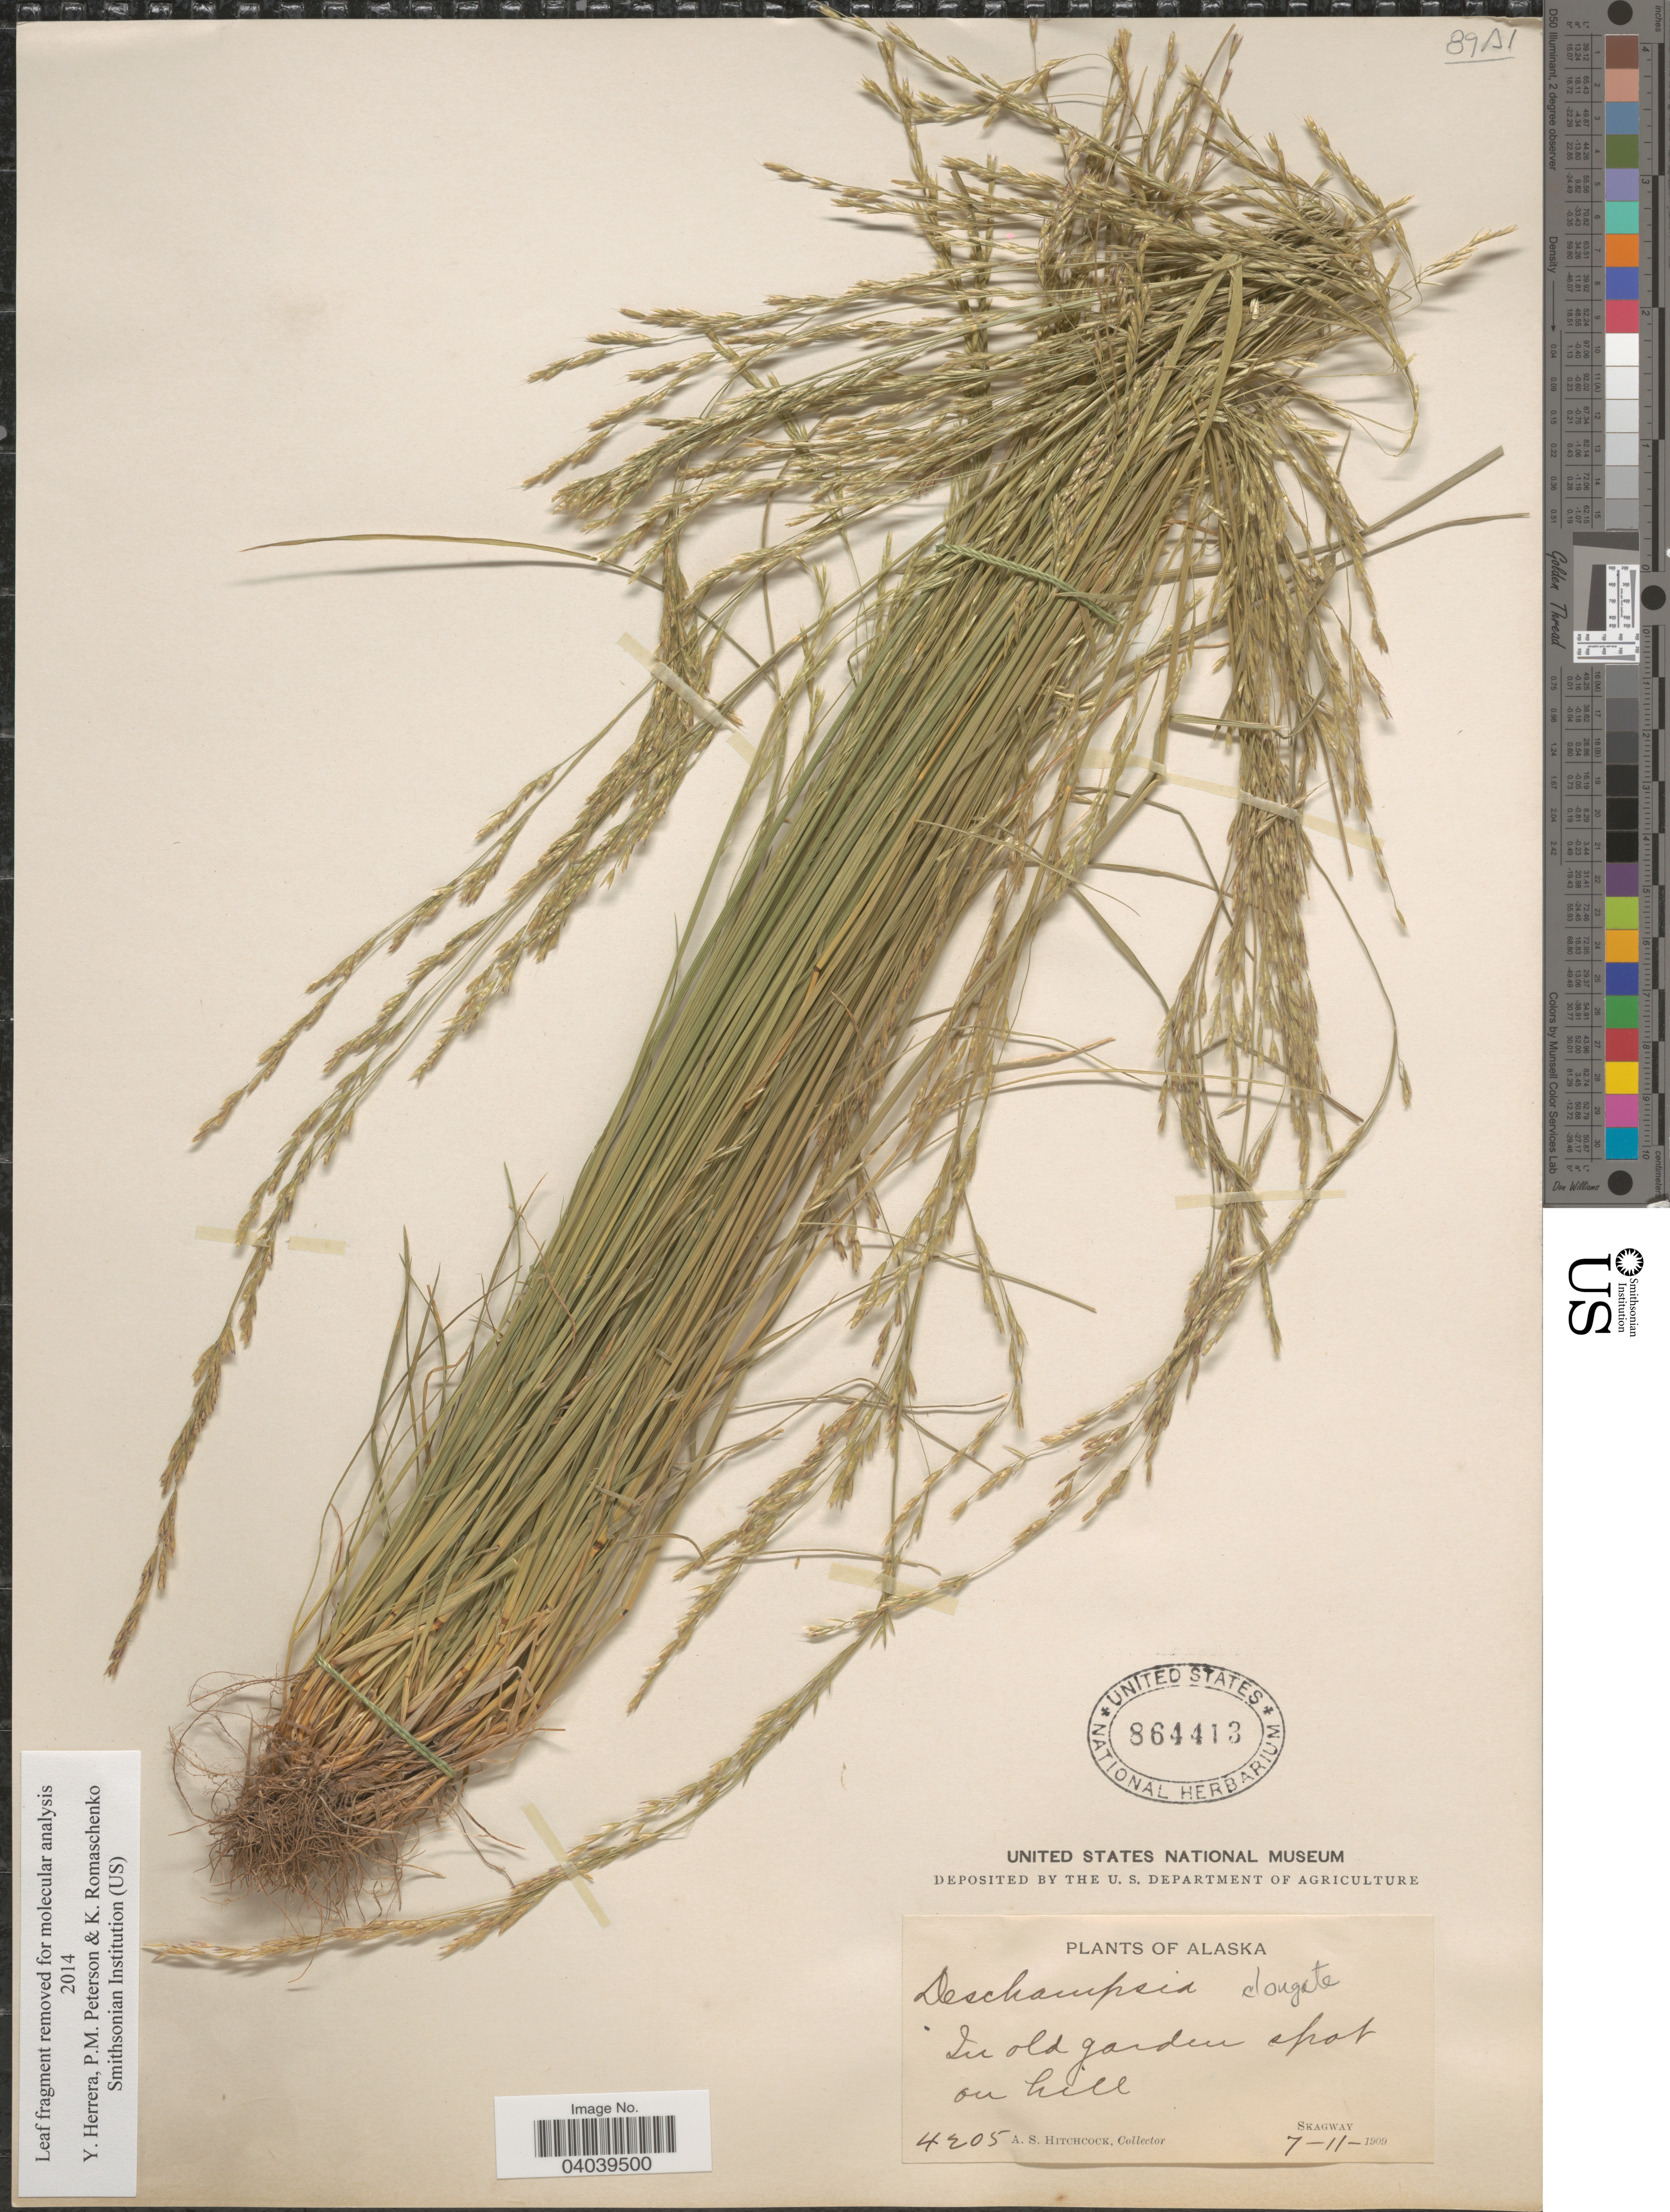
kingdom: Plantae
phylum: Tracheophyta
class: Liliopsida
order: Poales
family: Poaceae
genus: Deschampsia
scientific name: Deschampsia elongata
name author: (Hook.) Munro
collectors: A. S. Hitchcock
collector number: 4205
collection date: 1909-07-11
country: United States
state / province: Alaska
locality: In old garden spot on hill. Skagway.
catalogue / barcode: US 864413